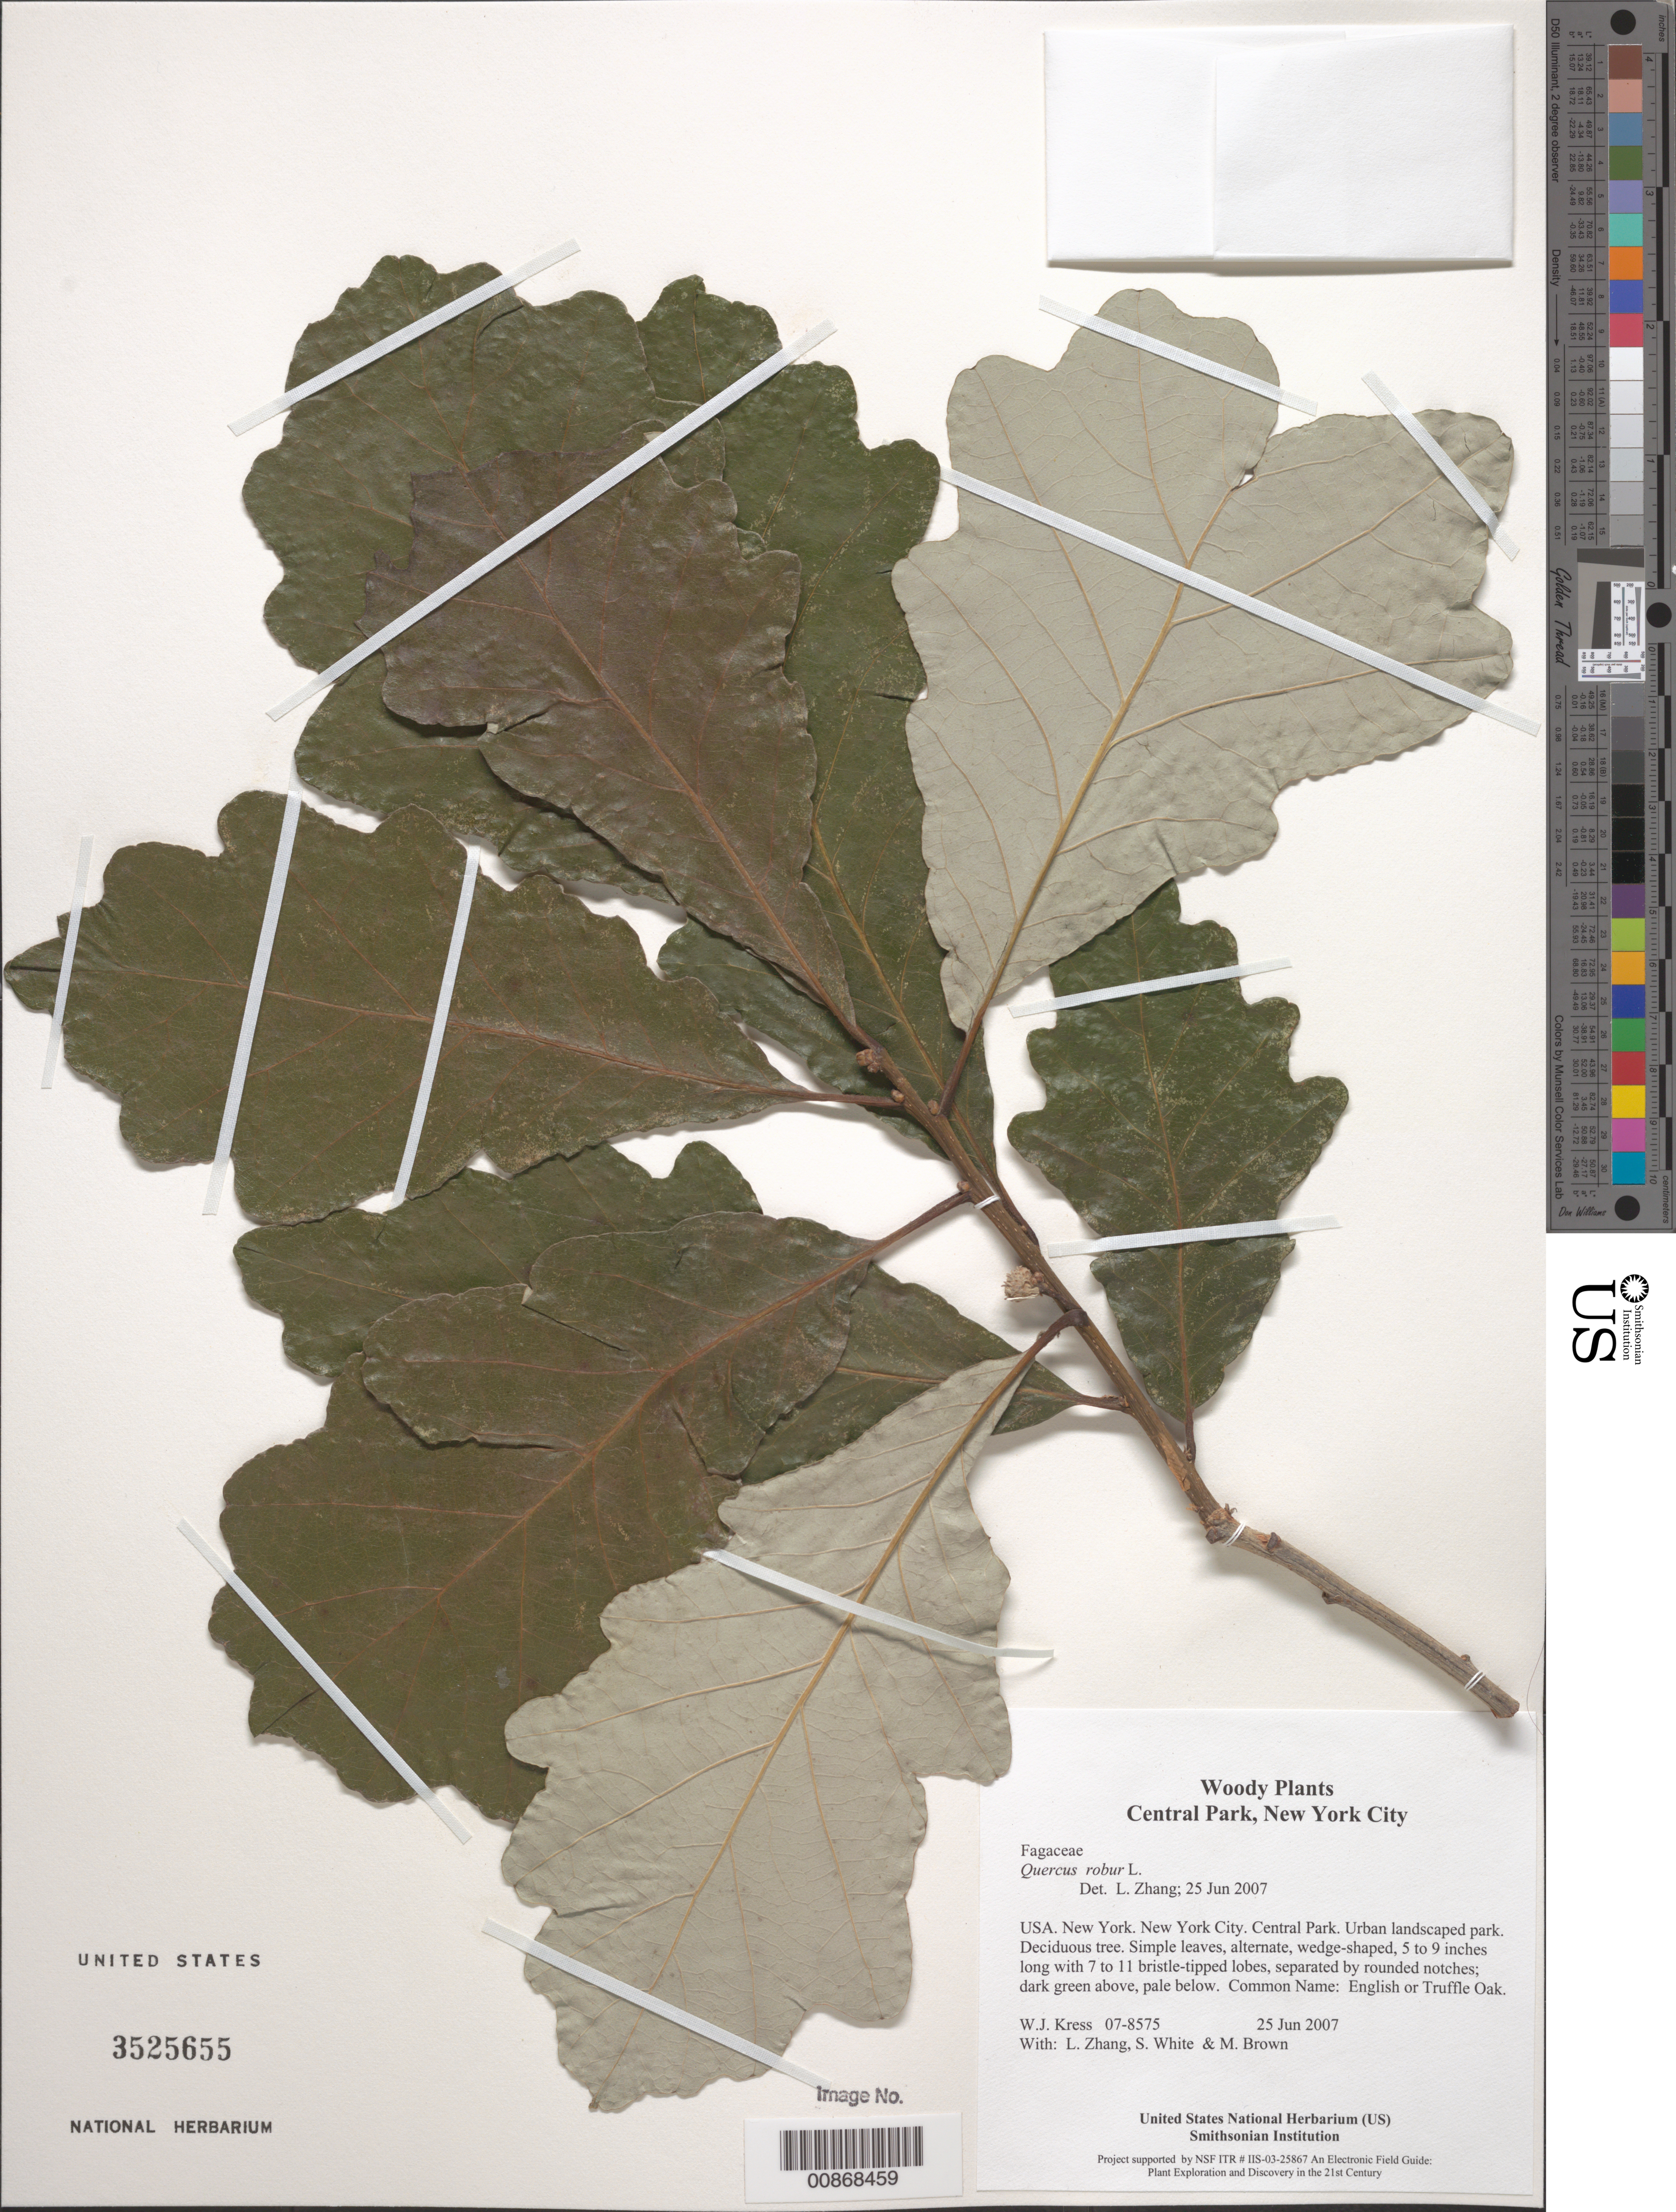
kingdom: Plantae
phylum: Tracheophyta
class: Magnoliopsida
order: Fagales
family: Fagaceae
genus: Quercus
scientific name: Quercus robur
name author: L.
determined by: Zhang, L. B.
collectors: W. J. Kress, L. B. Zhang, S. White & M. Brown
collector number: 07-8575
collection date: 2007-06-25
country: United States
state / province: New York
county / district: New York City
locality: Central Park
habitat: Urban landscaped park.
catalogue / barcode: US 3525655